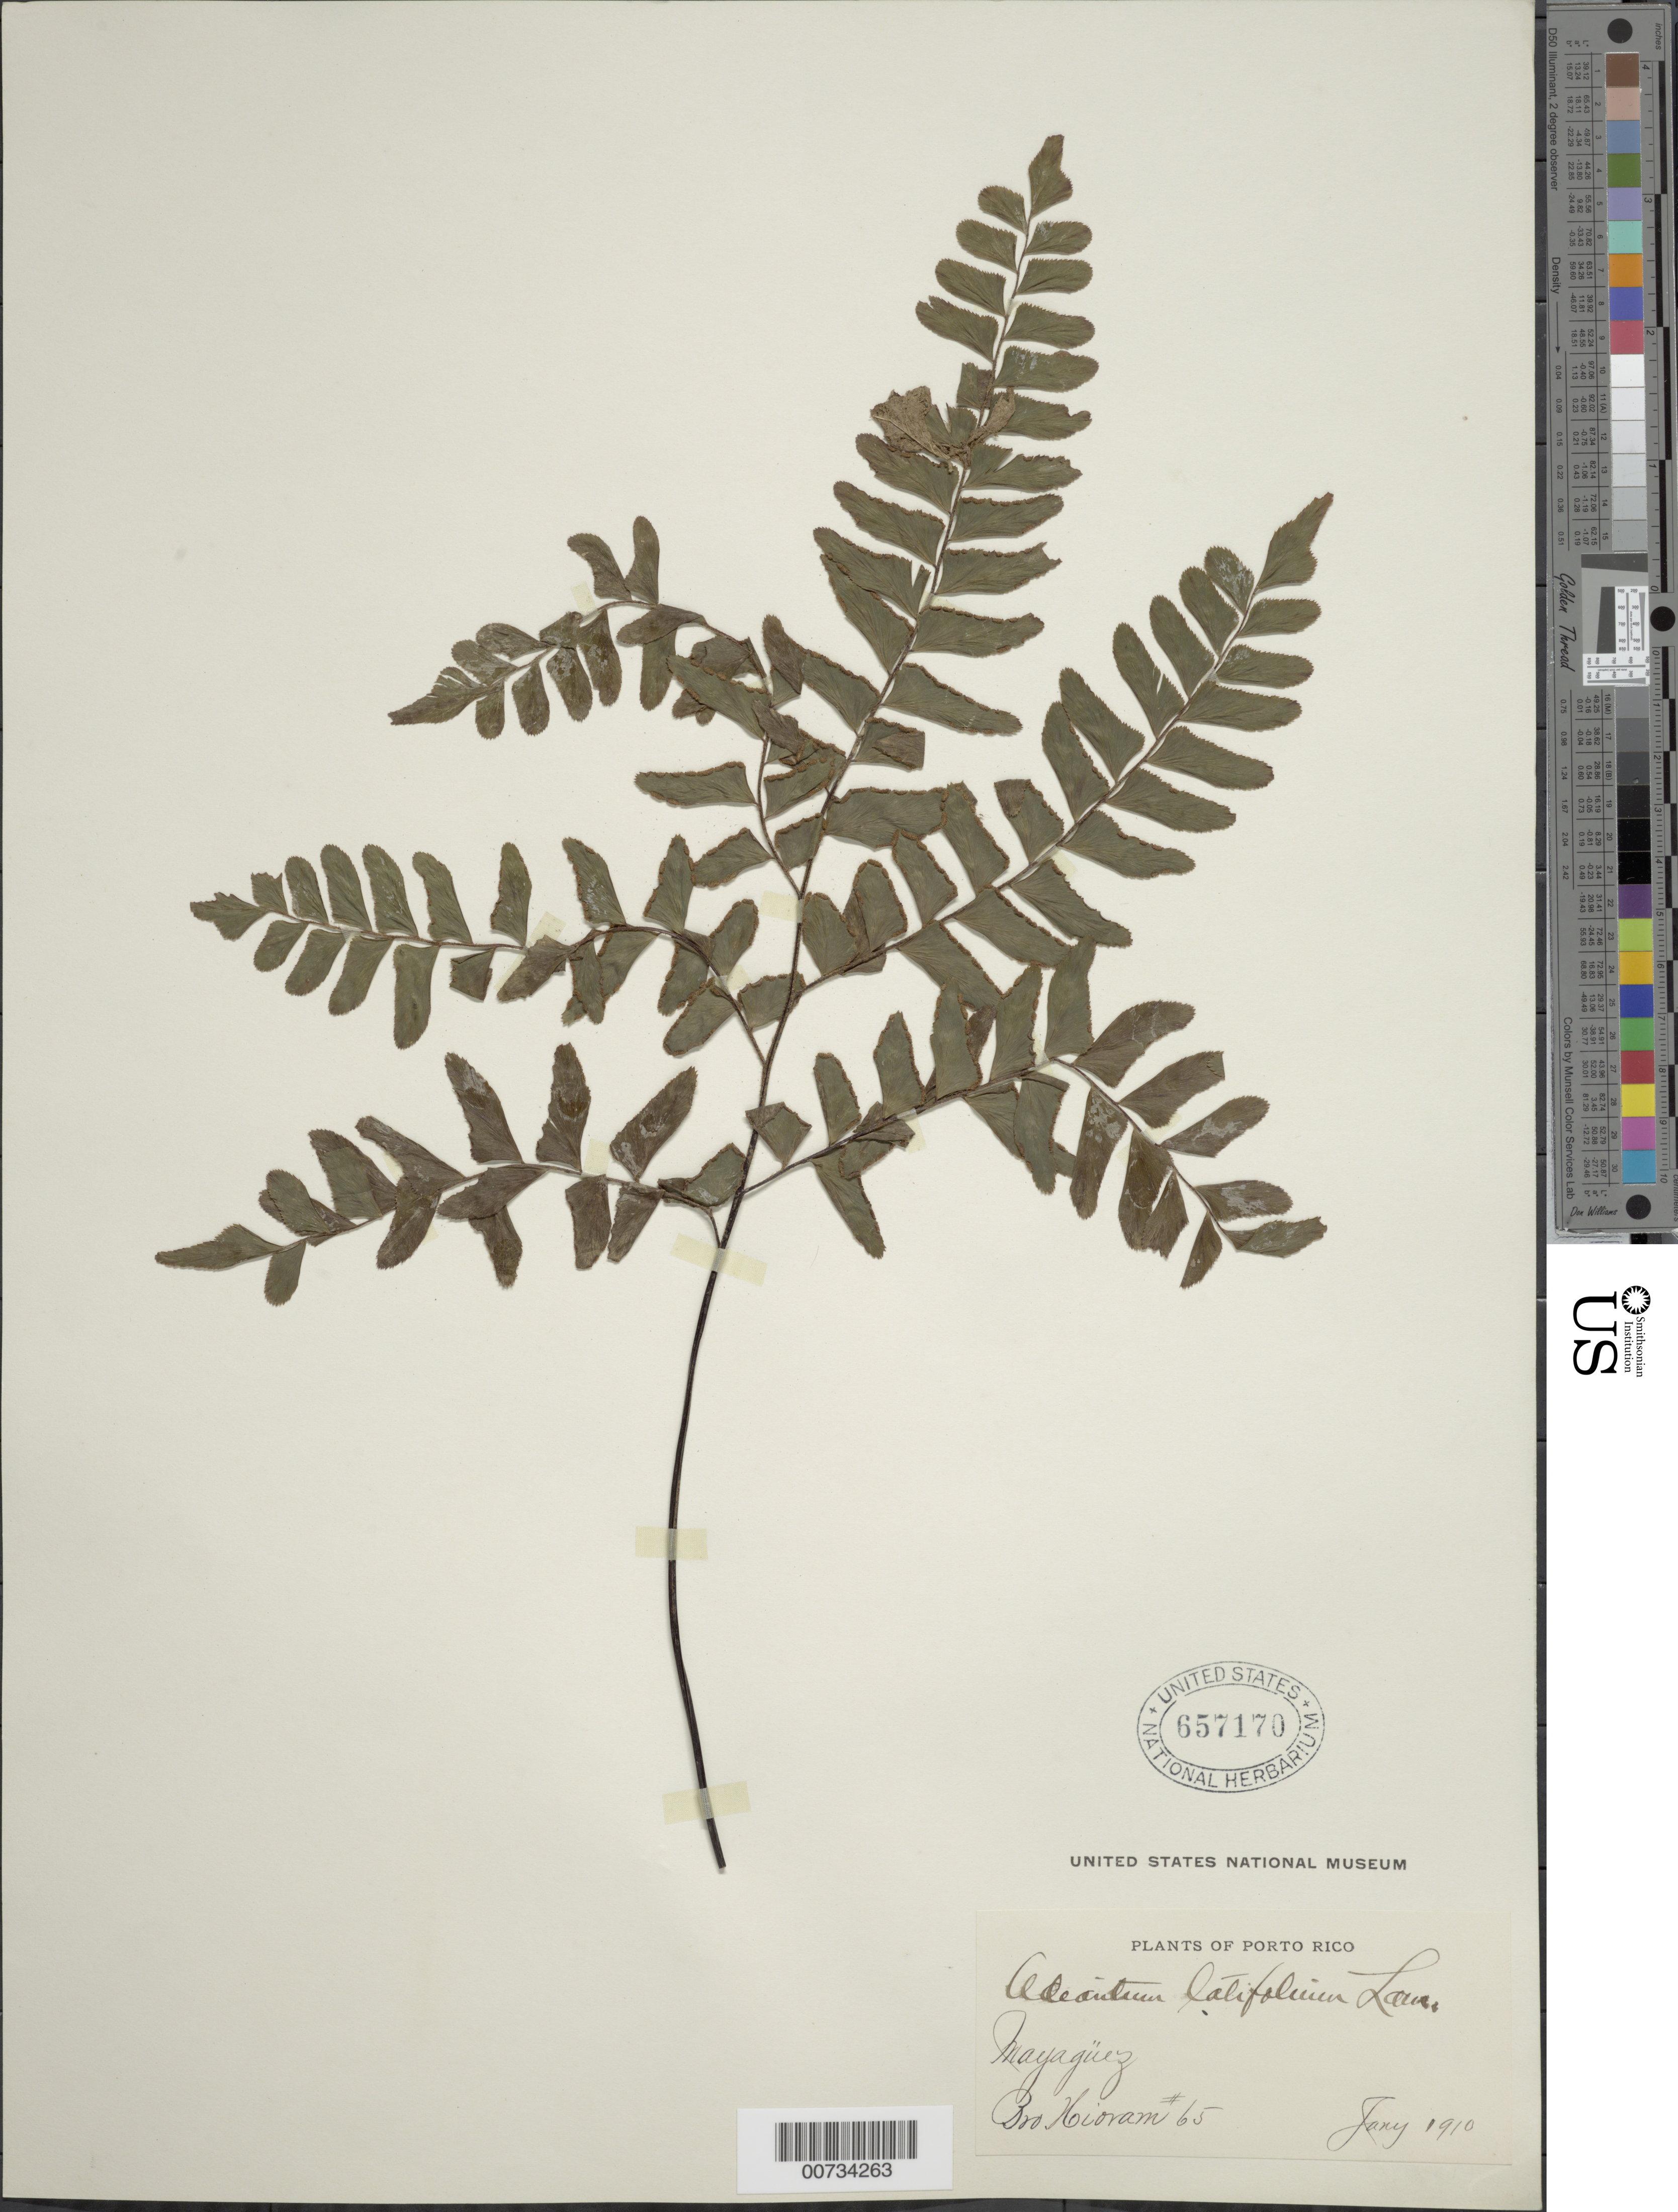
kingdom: Plantae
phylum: Tracheophyta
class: Polypodiopsida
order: Polypodiales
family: Pteridaceae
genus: Adiantum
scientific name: Adiantum latifolium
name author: Lam.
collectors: Bro. Hioram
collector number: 65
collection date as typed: Jan 1910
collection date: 1910-01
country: Puerto Rico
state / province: Mayagüez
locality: Mayaguez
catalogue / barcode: US 657170